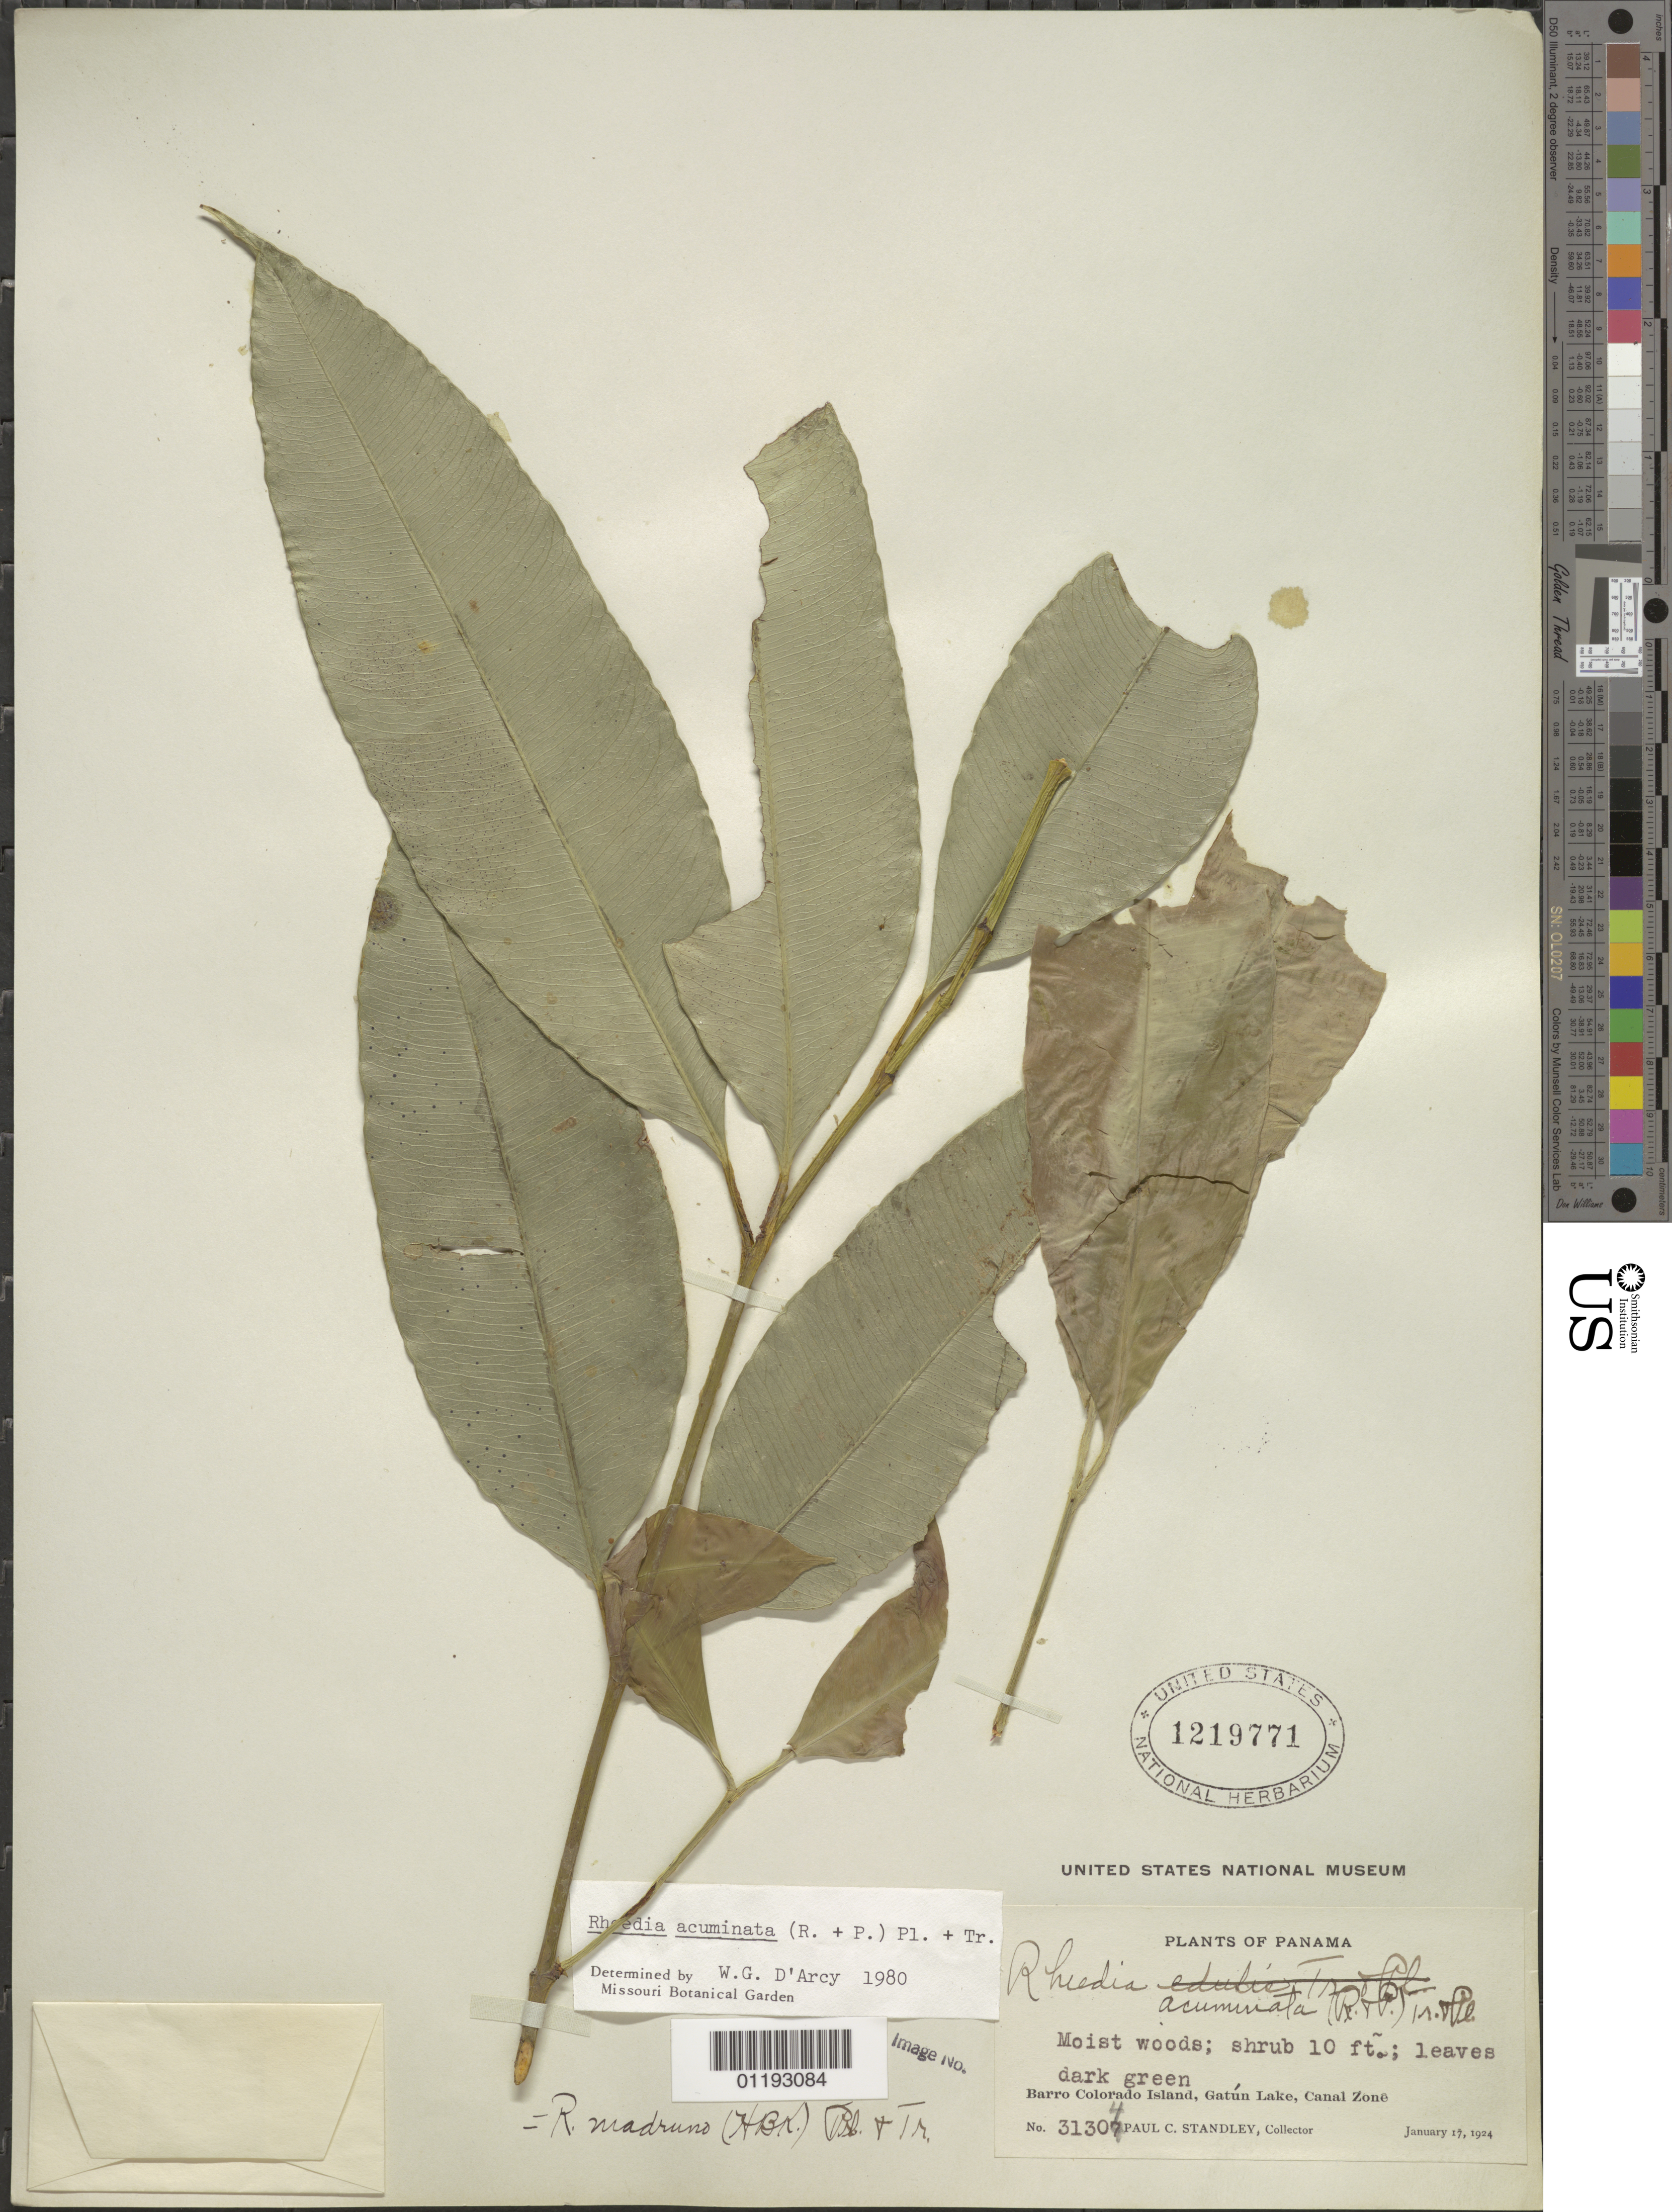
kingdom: Plantae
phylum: Tracheophyta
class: Magnoliopsida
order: Malpighiales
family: Clusiaceae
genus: Garcinia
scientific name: Garcinia madruno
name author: (Kunth) Hammel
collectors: P. C. Standley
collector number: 31304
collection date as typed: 17 Jan 1924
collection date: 1924-01-17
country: Panama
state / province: Panamá Oeste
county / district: Canal Zone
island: Barro Colorado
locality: Barro Colorado Island, Gatun Lake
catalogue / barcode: US 1219771